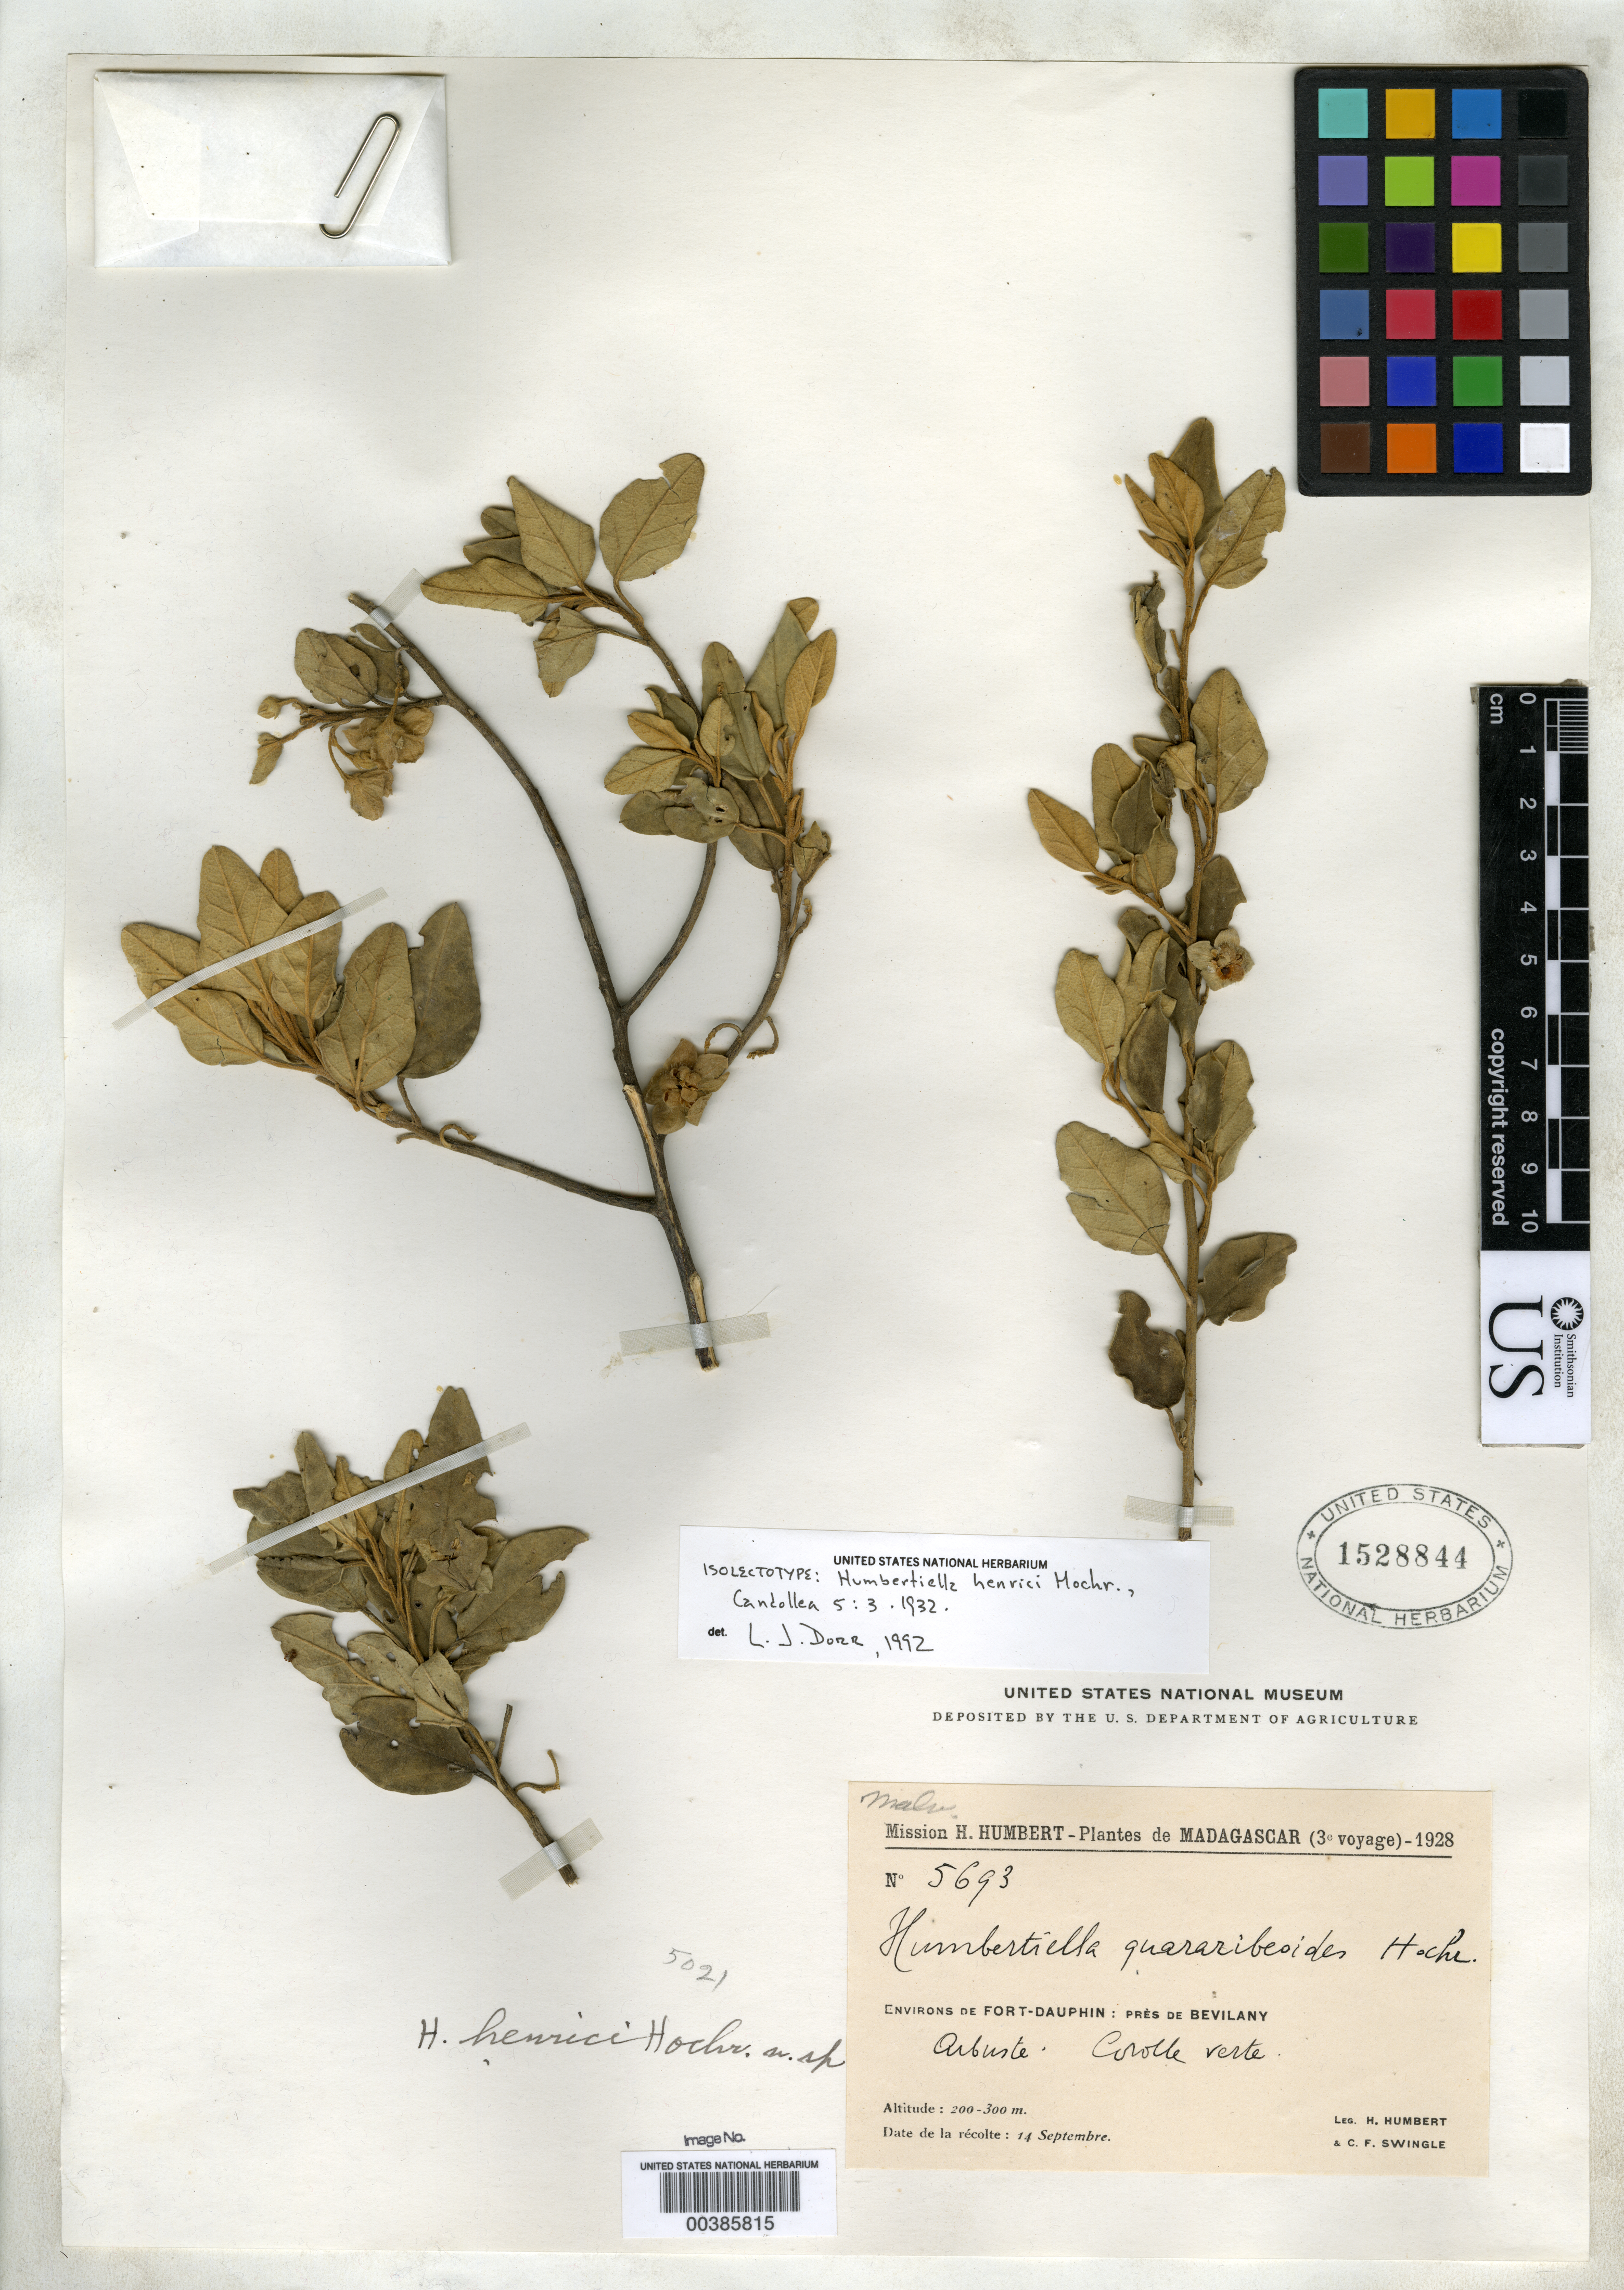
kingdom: Plantae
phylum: Tracheophyta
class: Magnoliopsida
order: Malvales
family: Malvaceae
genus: Humbertiella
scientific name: Humbertiella henricii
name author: Hochr.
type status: Isolectotype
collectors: H. Humbert & C. Swingle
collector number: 5693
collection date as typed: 14 Sep 1928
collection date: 1928-09-14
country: Madagascar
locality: Environs of Fort Dauphin, Pres Debevilany.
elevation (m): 200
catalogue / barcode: US 1528844